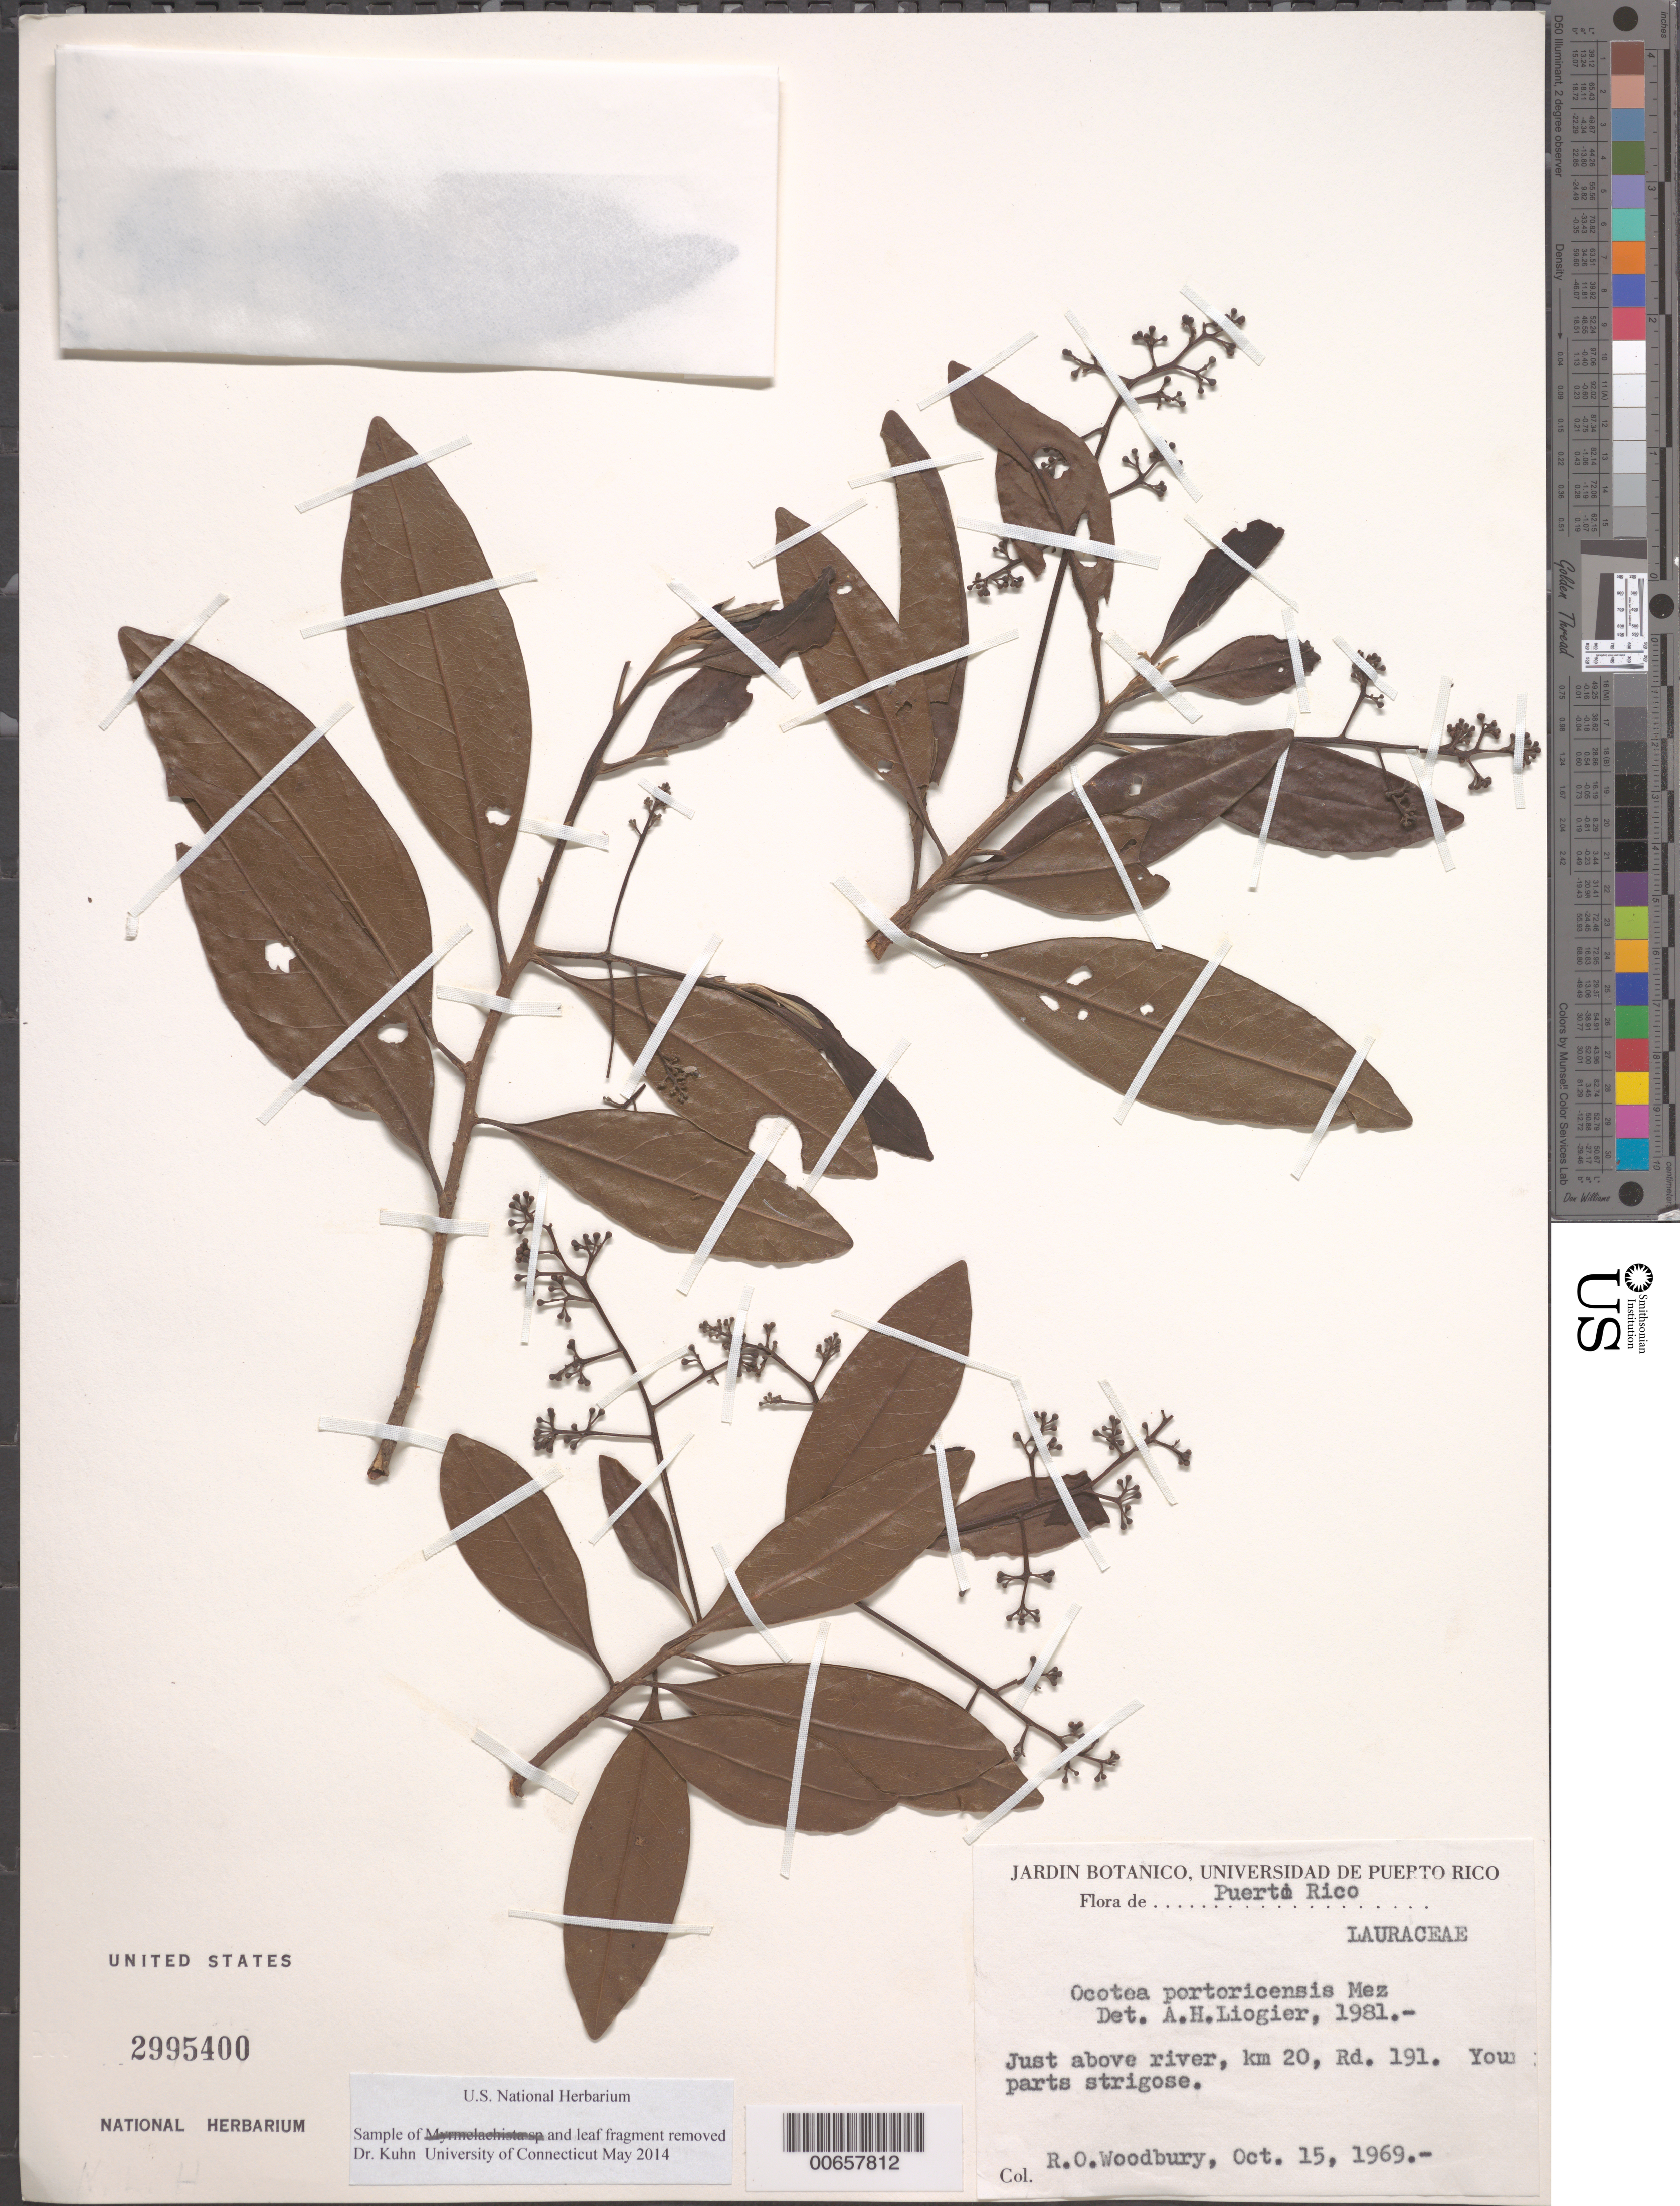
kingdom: Plantae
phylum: Tracheophyta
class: Magnoliopsida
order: Laurales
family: Lauraceae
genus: Ocotea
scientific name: Ocotea portoricensis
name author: Mez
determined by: Liogier, Alain H.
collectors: R. O. Woodbury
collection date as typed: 15 Oct 1969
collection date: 1969-10-15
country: Puerto Rico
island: Greater Antilles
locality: Just above river, km 20, Rd. 191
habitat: Just above river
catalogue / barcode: US 2995400